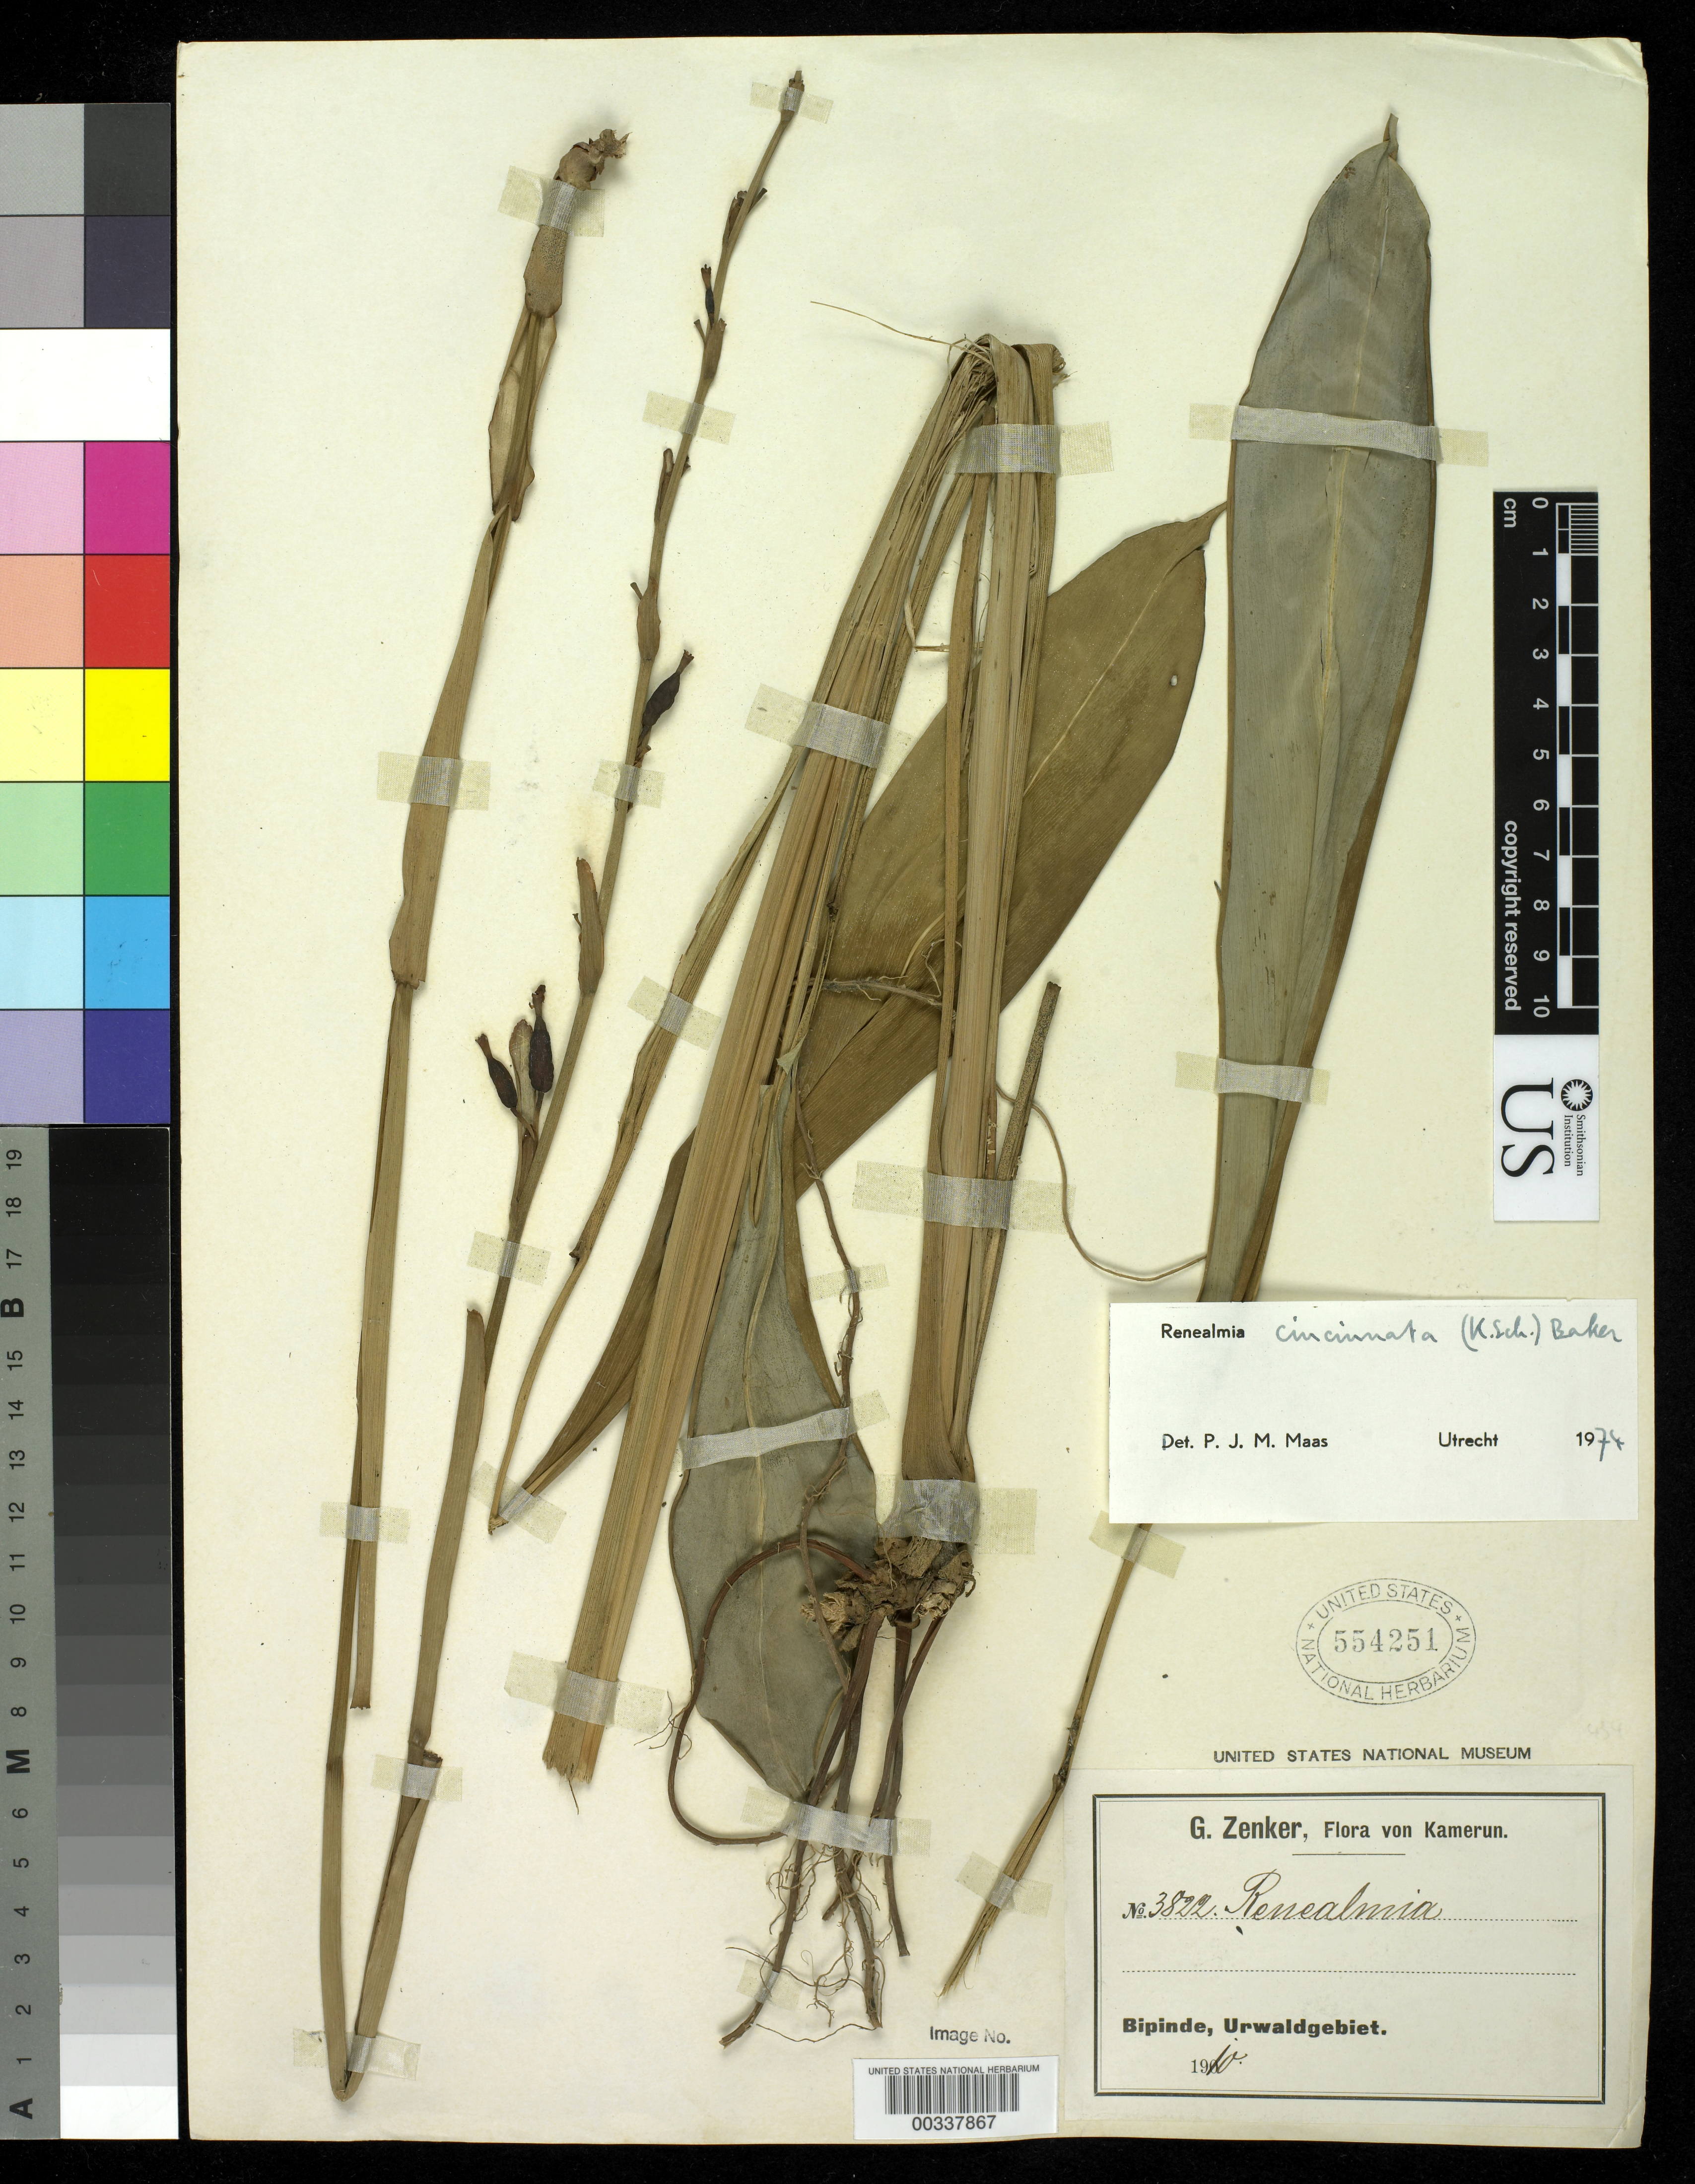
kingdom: Plantae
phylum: Tracheophyta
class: Liliopsida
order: Zingiberales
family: Zingiberaceae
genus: Renealmia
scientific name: Renealmia cincinnata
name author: (K. Schum.) Durand & Schinz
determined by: Maas, Paul J. M.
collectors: G. A. Zenker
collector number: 3822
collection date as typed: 1910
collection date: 1910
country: Cameroon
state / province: Sud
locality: Flora von kamerun, bipinde, urwaldgebiet [jungle area]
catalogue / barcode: US 554251